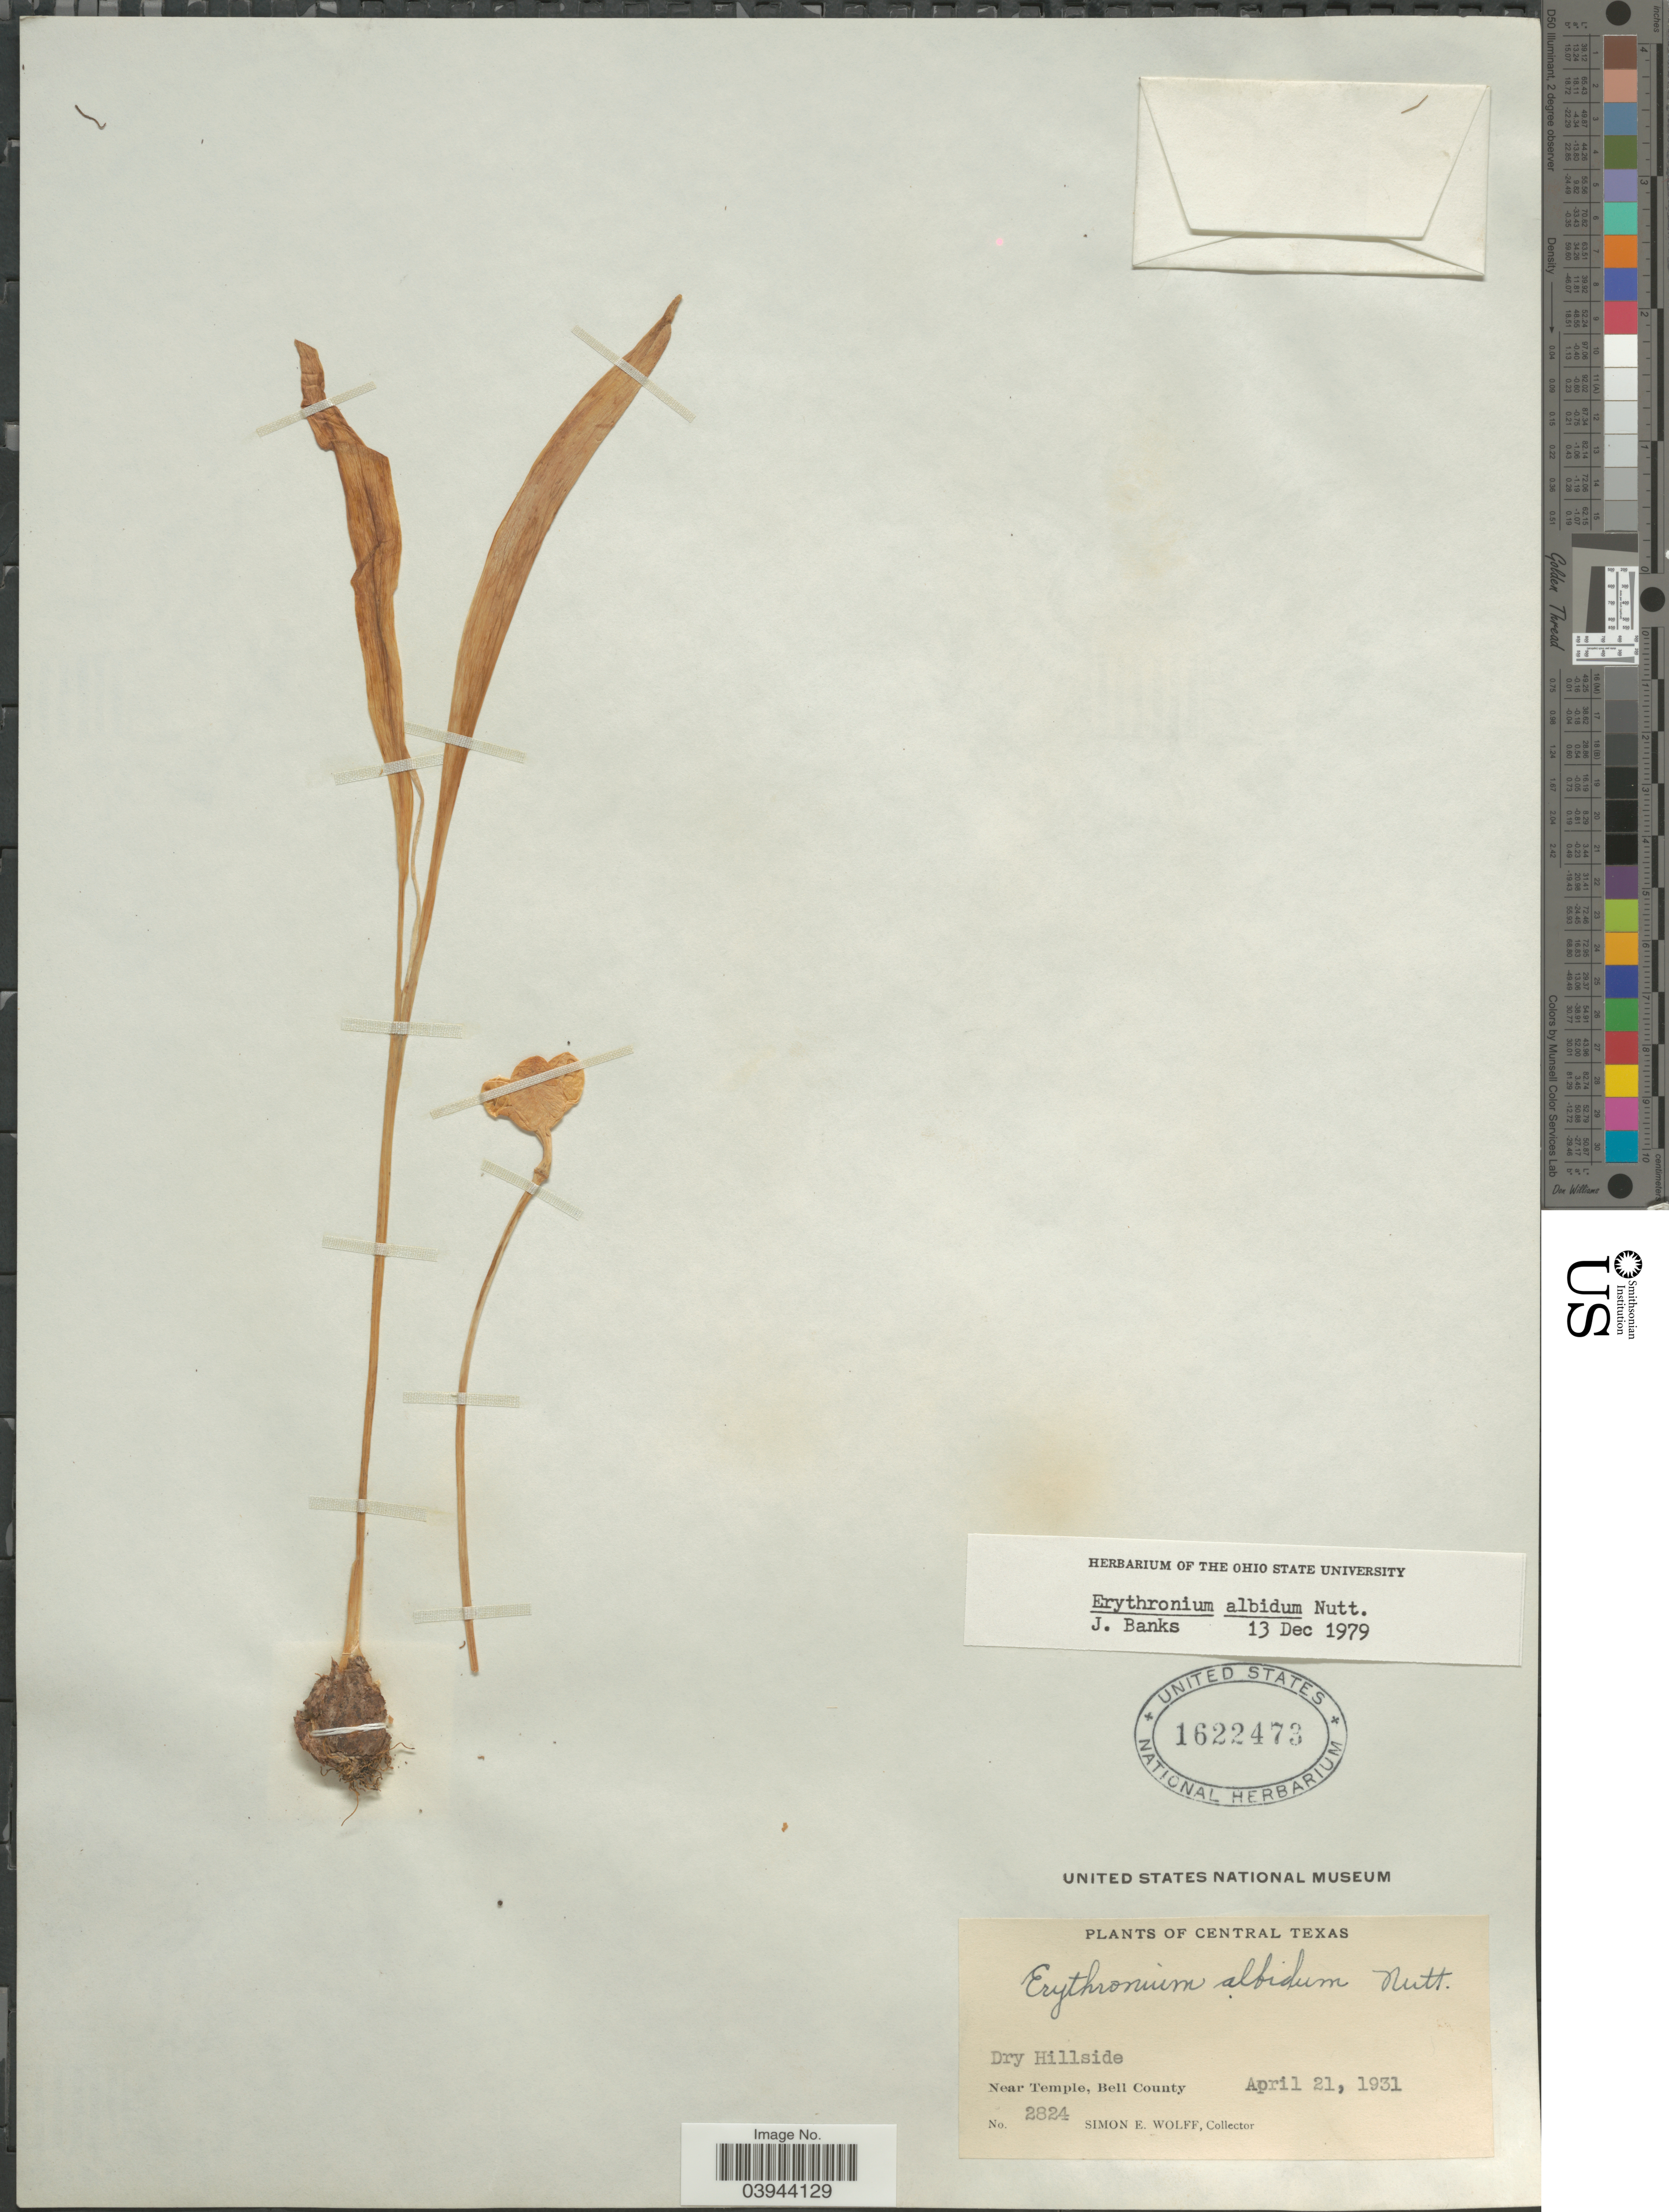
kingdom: Plantae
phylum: Tracheophyta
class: Liliopsida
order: Liliales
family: Liliaceae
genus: Erythronium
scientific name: Erythronium albidum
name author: Nutt.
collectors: S. E. Wolff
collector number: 2824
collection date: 1931-04-21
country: United States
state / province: Texas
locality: Central Texas. Dry Hillside. Near Temple, Bell County.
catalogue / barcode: US 1622473